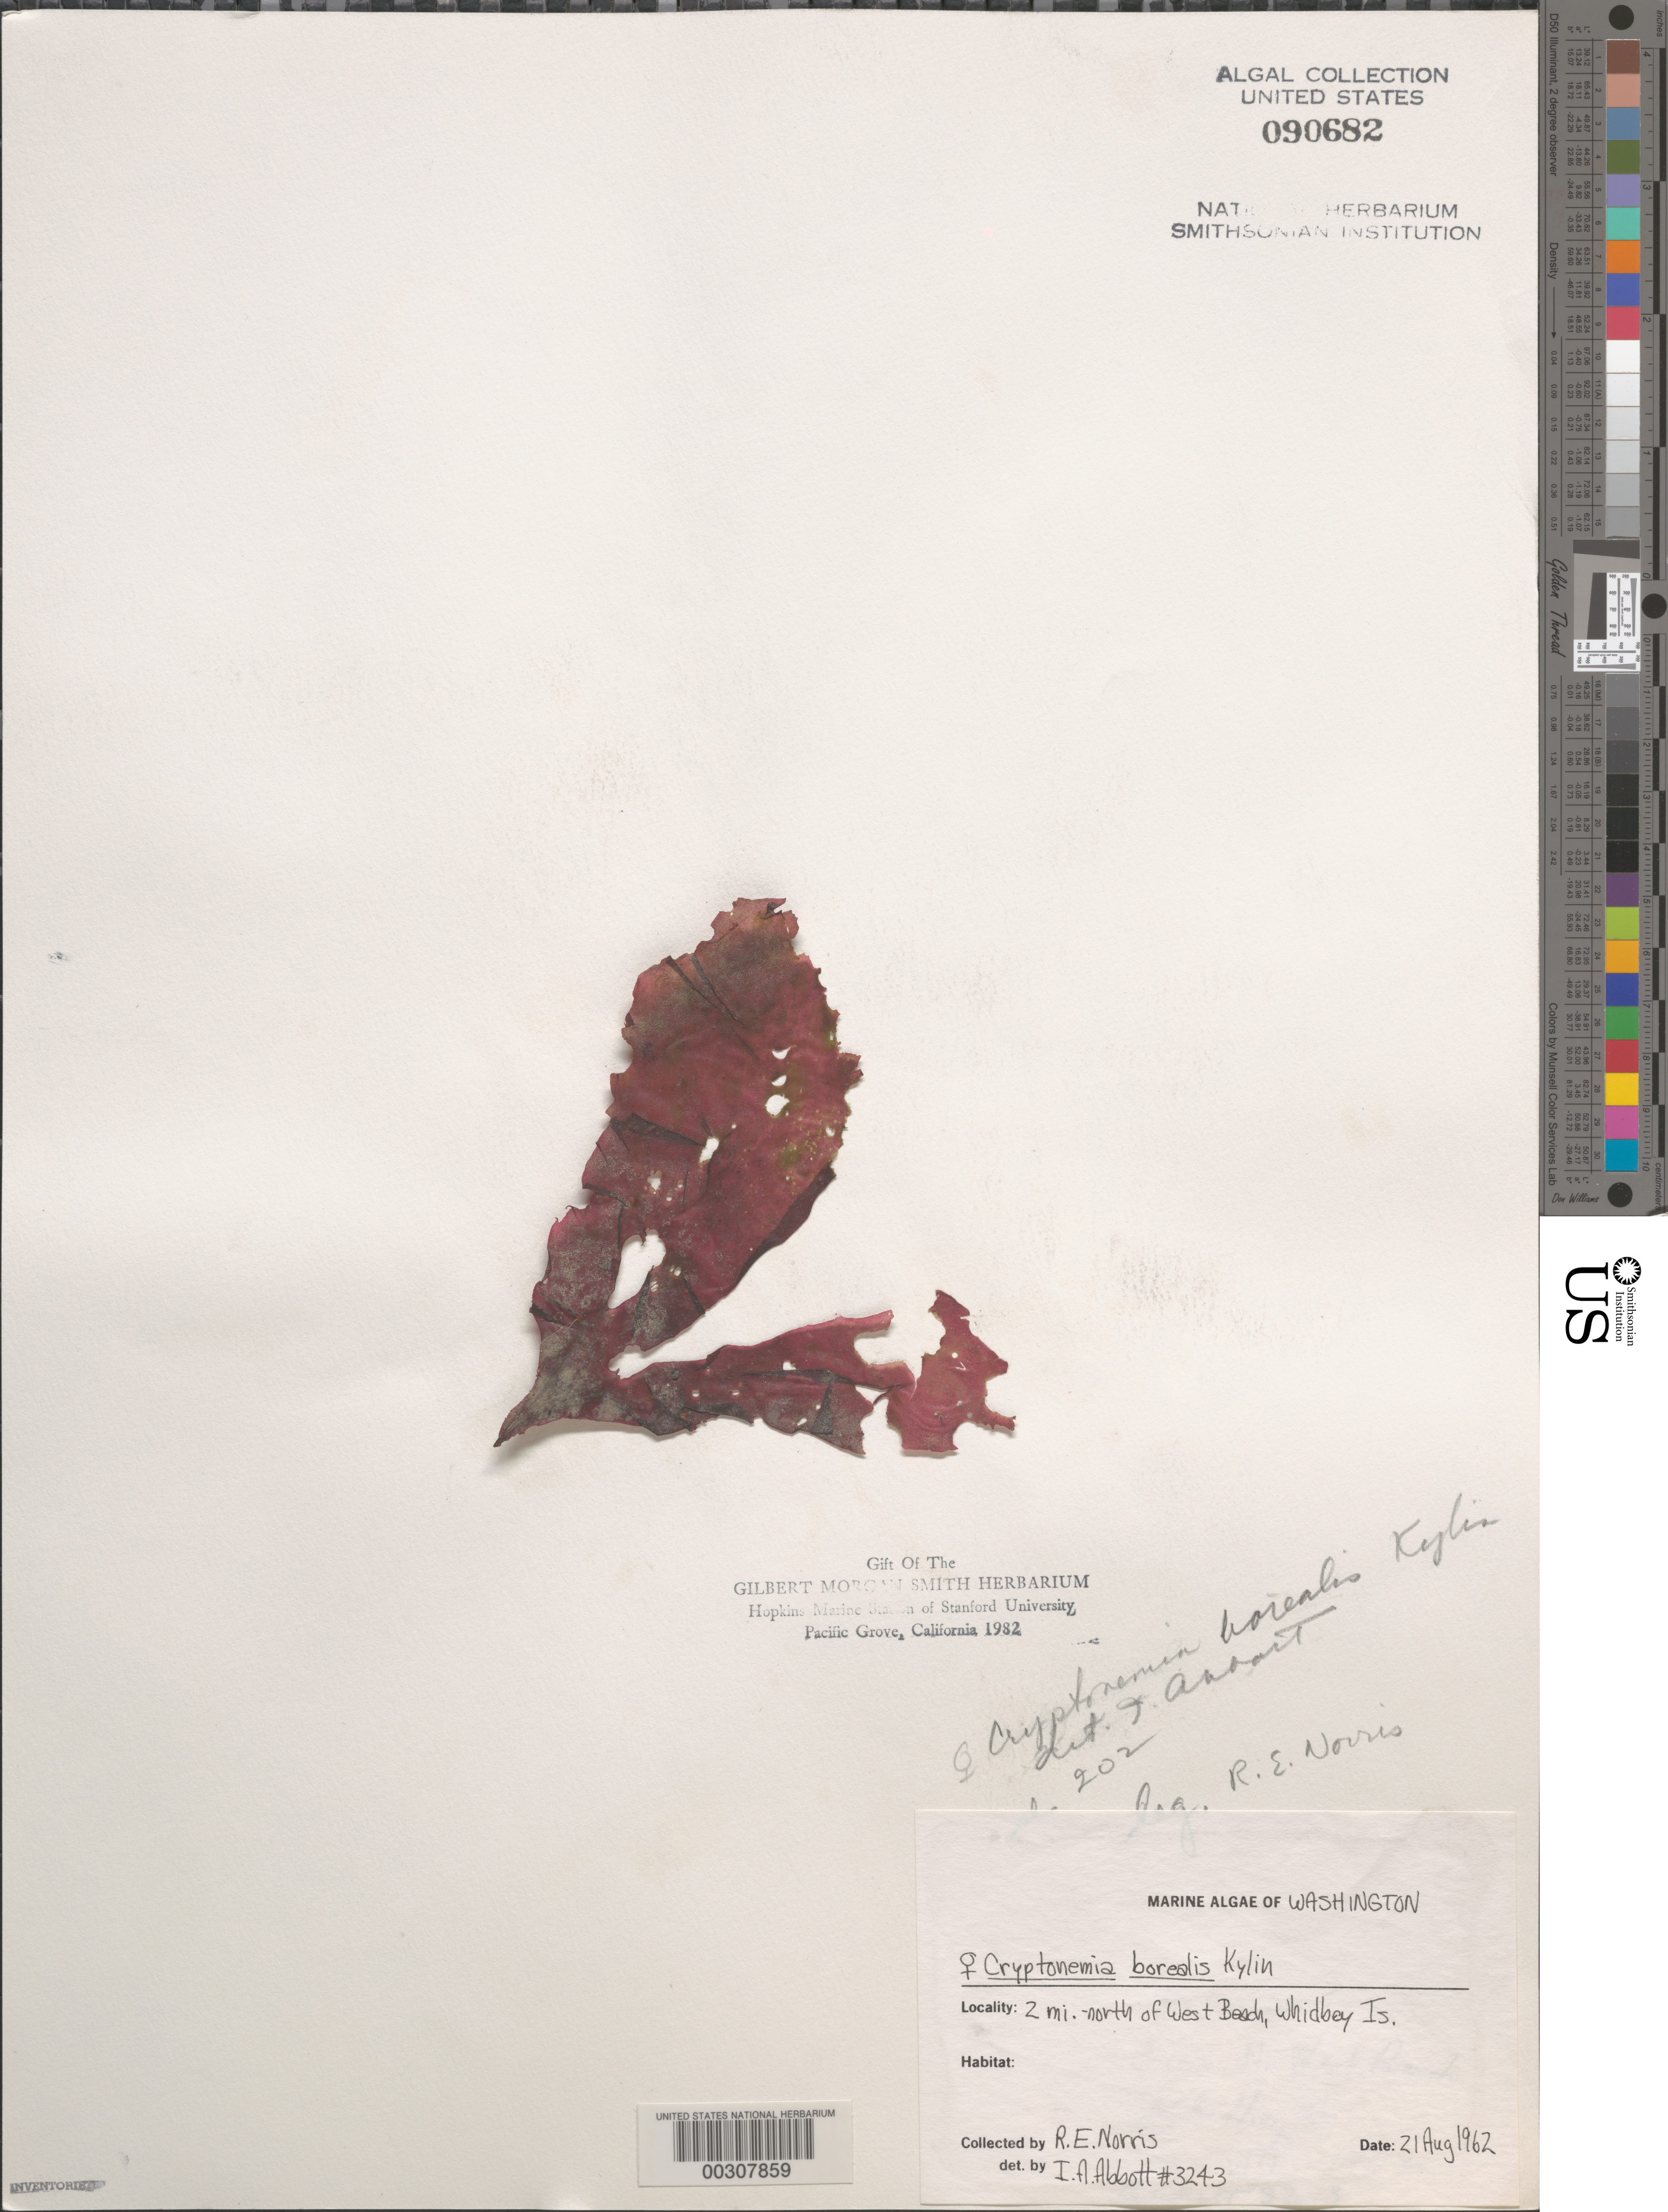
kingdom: Plantae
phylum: Rhodophyta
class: Florideophyceae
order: Halymeniales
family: Halymeniaceae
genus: Cryptonemia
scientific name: Cryptonemia borealis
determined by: Abbott, Isabella A.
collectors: R. E. Norris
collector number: IAA 3243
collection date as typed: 21 Aug 1962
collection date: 1962-08-21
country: United States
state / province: Washington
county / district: Island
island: Whidbey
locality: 2 miles north of West Beach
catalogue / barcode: US 90682